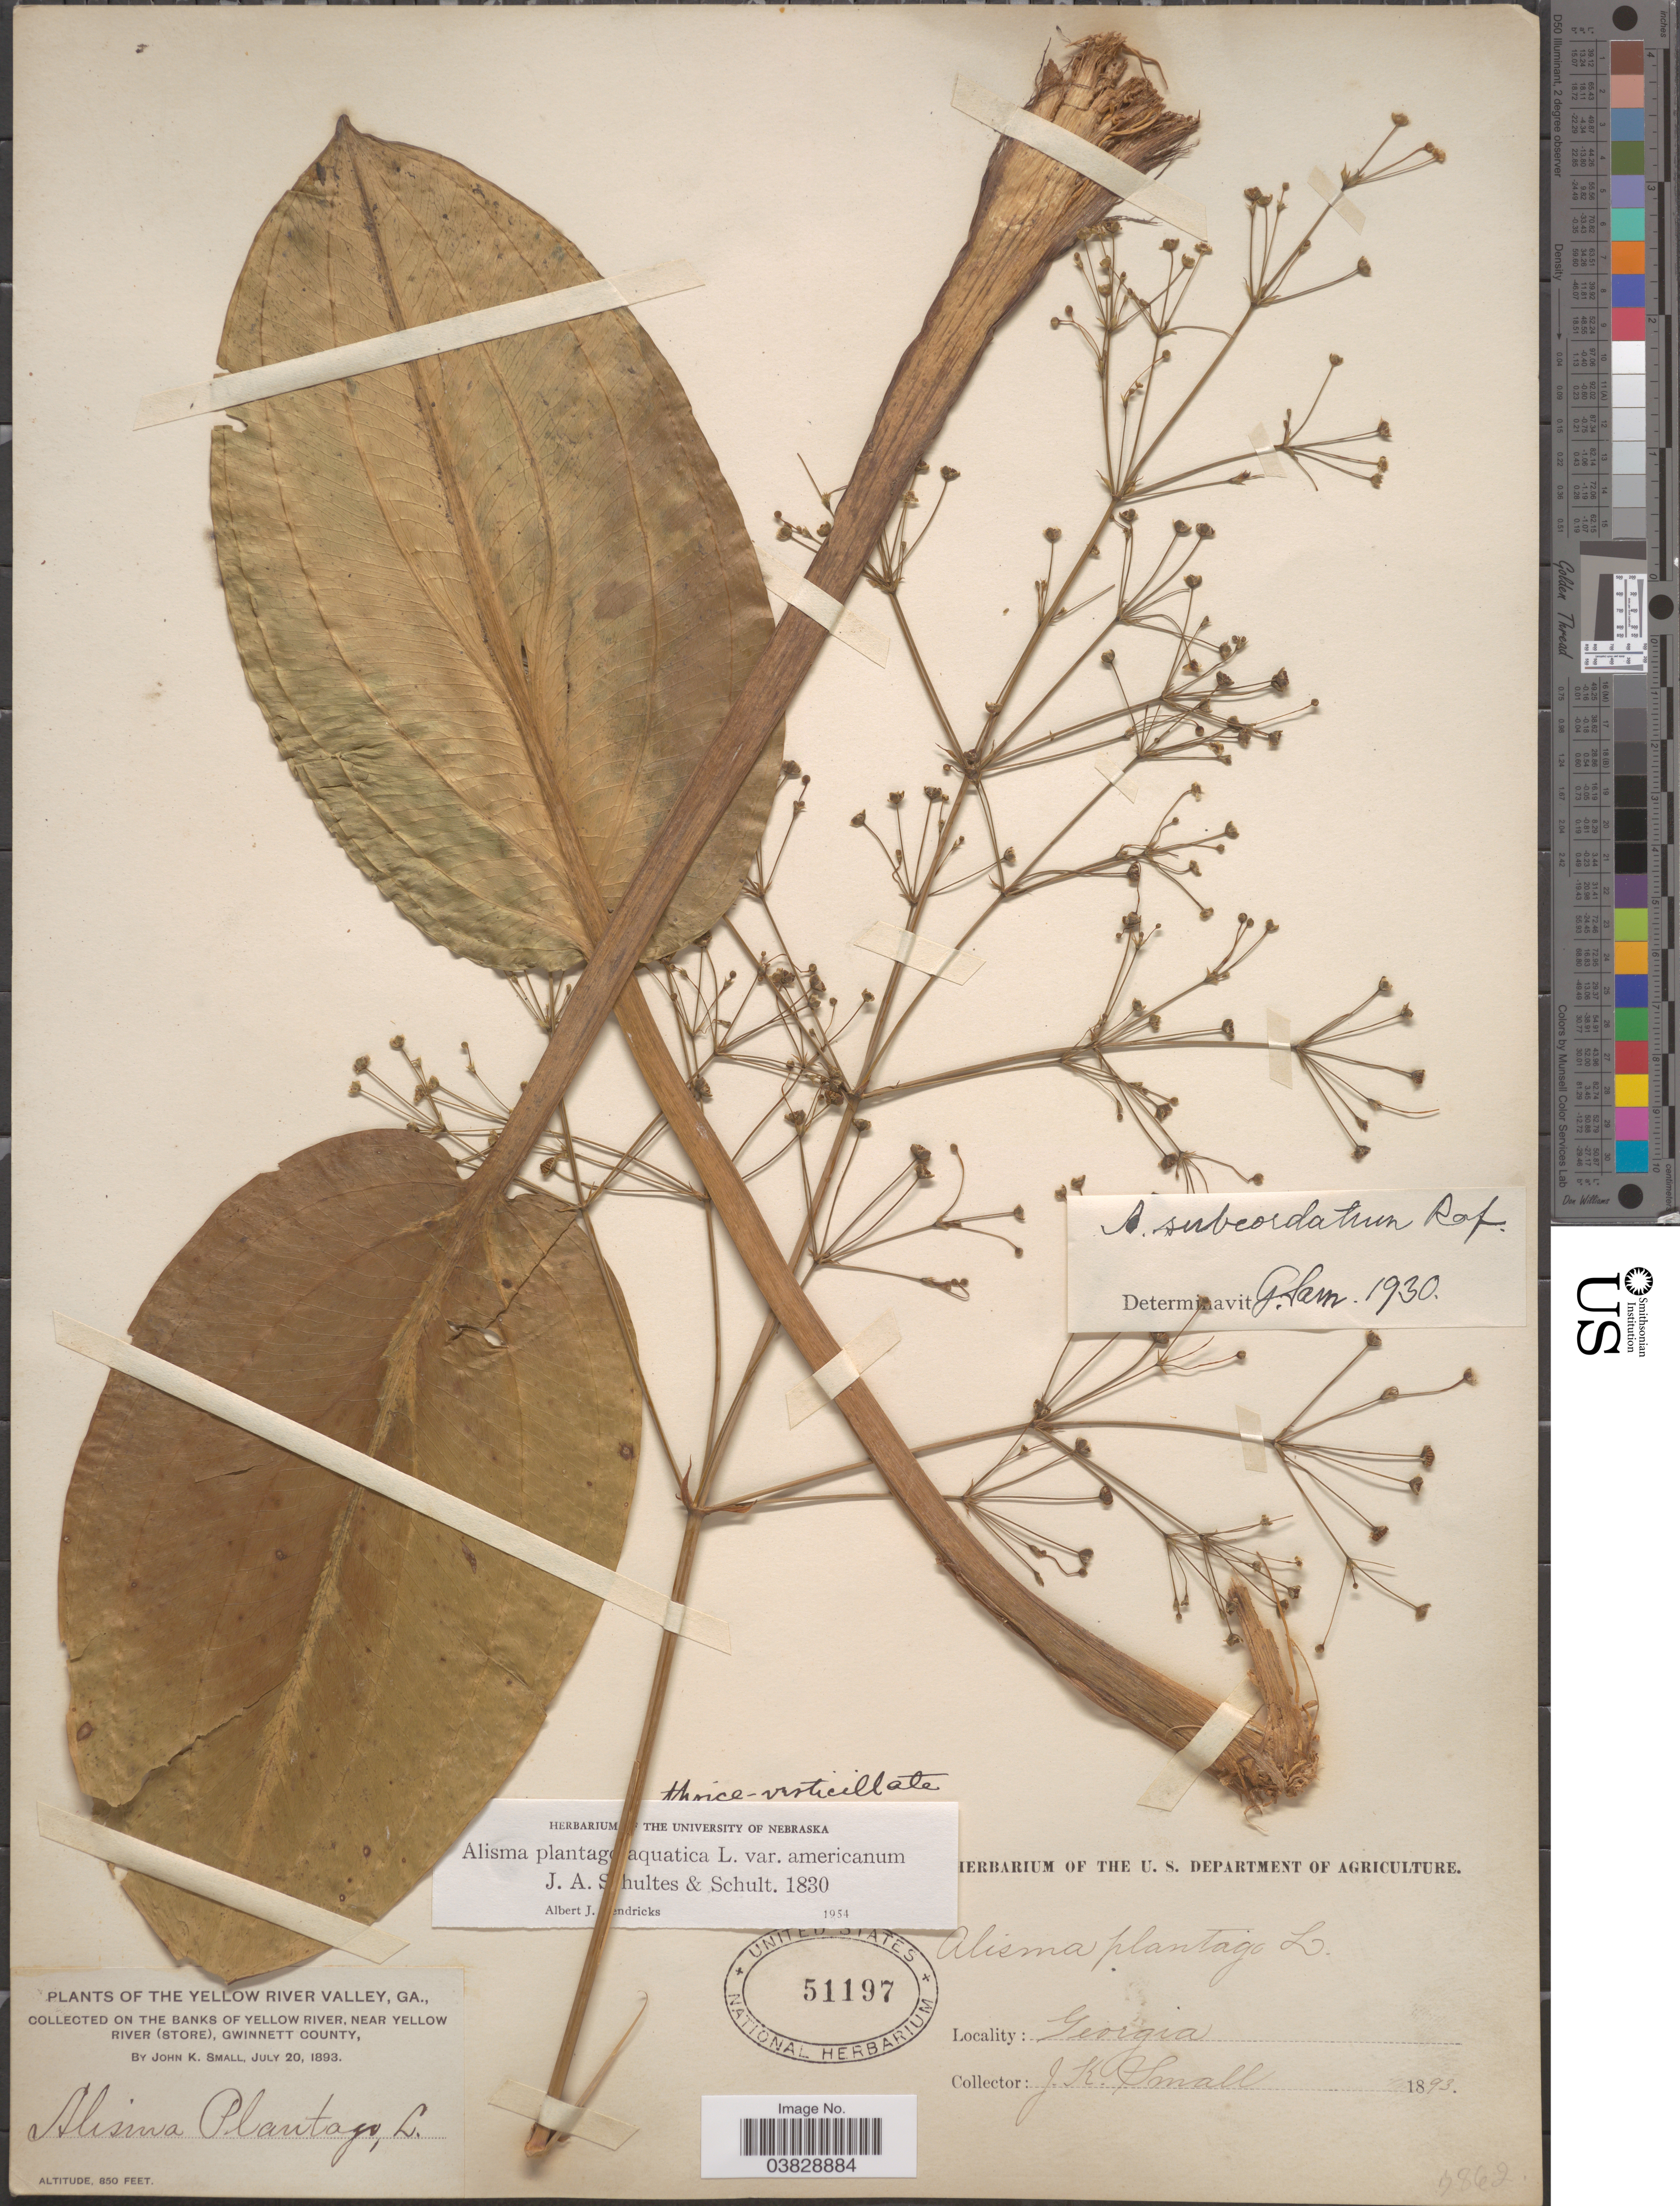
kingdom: Plantae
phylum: Tracheophyta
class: Liliopsida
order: Alismatales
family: Alismataceae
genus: Alisma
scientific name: Alisma plantago-aquatica var. americanum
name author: L.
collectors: J. K. Small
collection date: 1893-07-20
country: United States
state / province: Georgia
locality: The Yellow River Valley. On the banks of Yellow River, near Yellow River (Store), Gwinnett County.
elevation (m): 2591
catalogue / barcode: US 51197